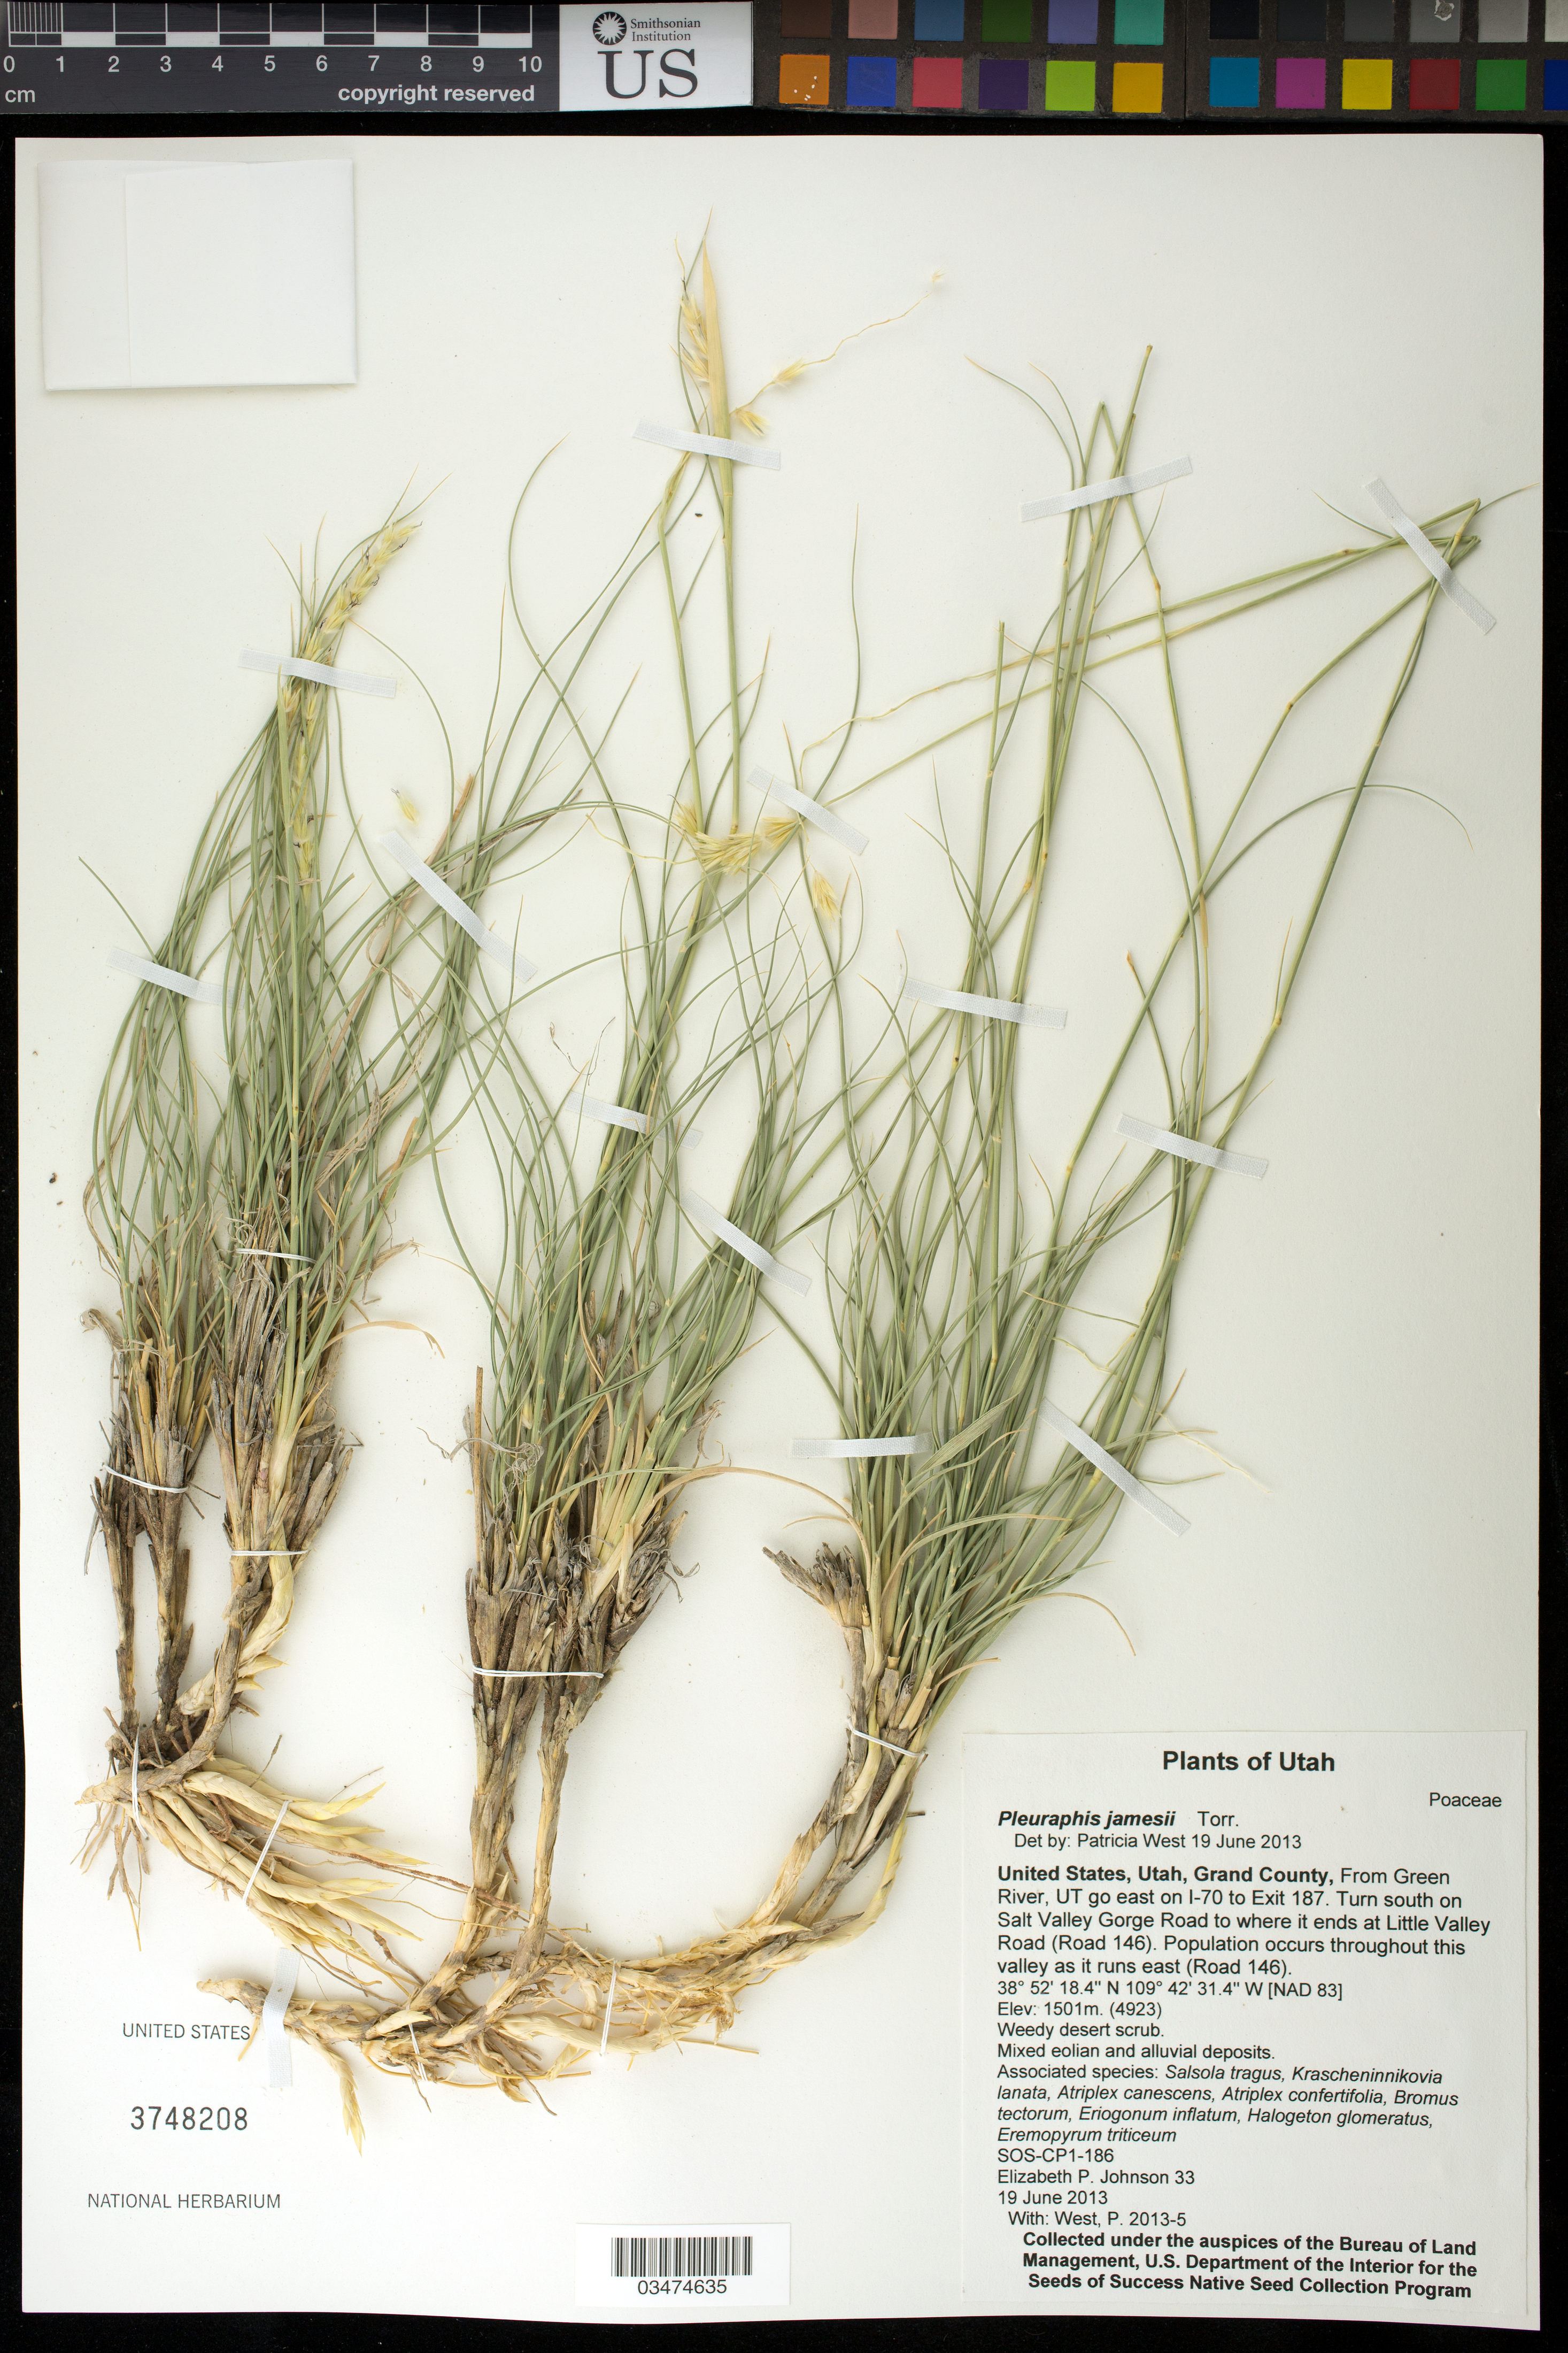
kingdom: Plantae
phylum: Tracheophyta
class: Liliopsida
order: Poales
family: Poaceae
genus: Pleuraphis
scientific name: Pleuraphis jamesii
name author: Torr.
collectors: E. P. Johnson & P. West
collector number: SOS-CP1-186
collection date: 2013-06-19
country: United States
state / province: Utah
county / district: Grand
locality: Little Valley Rd (Road 146)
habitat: Weedy desert scrub. Mixed eolian and alluvial deposits.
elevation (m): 1501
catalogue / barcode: US 3748208